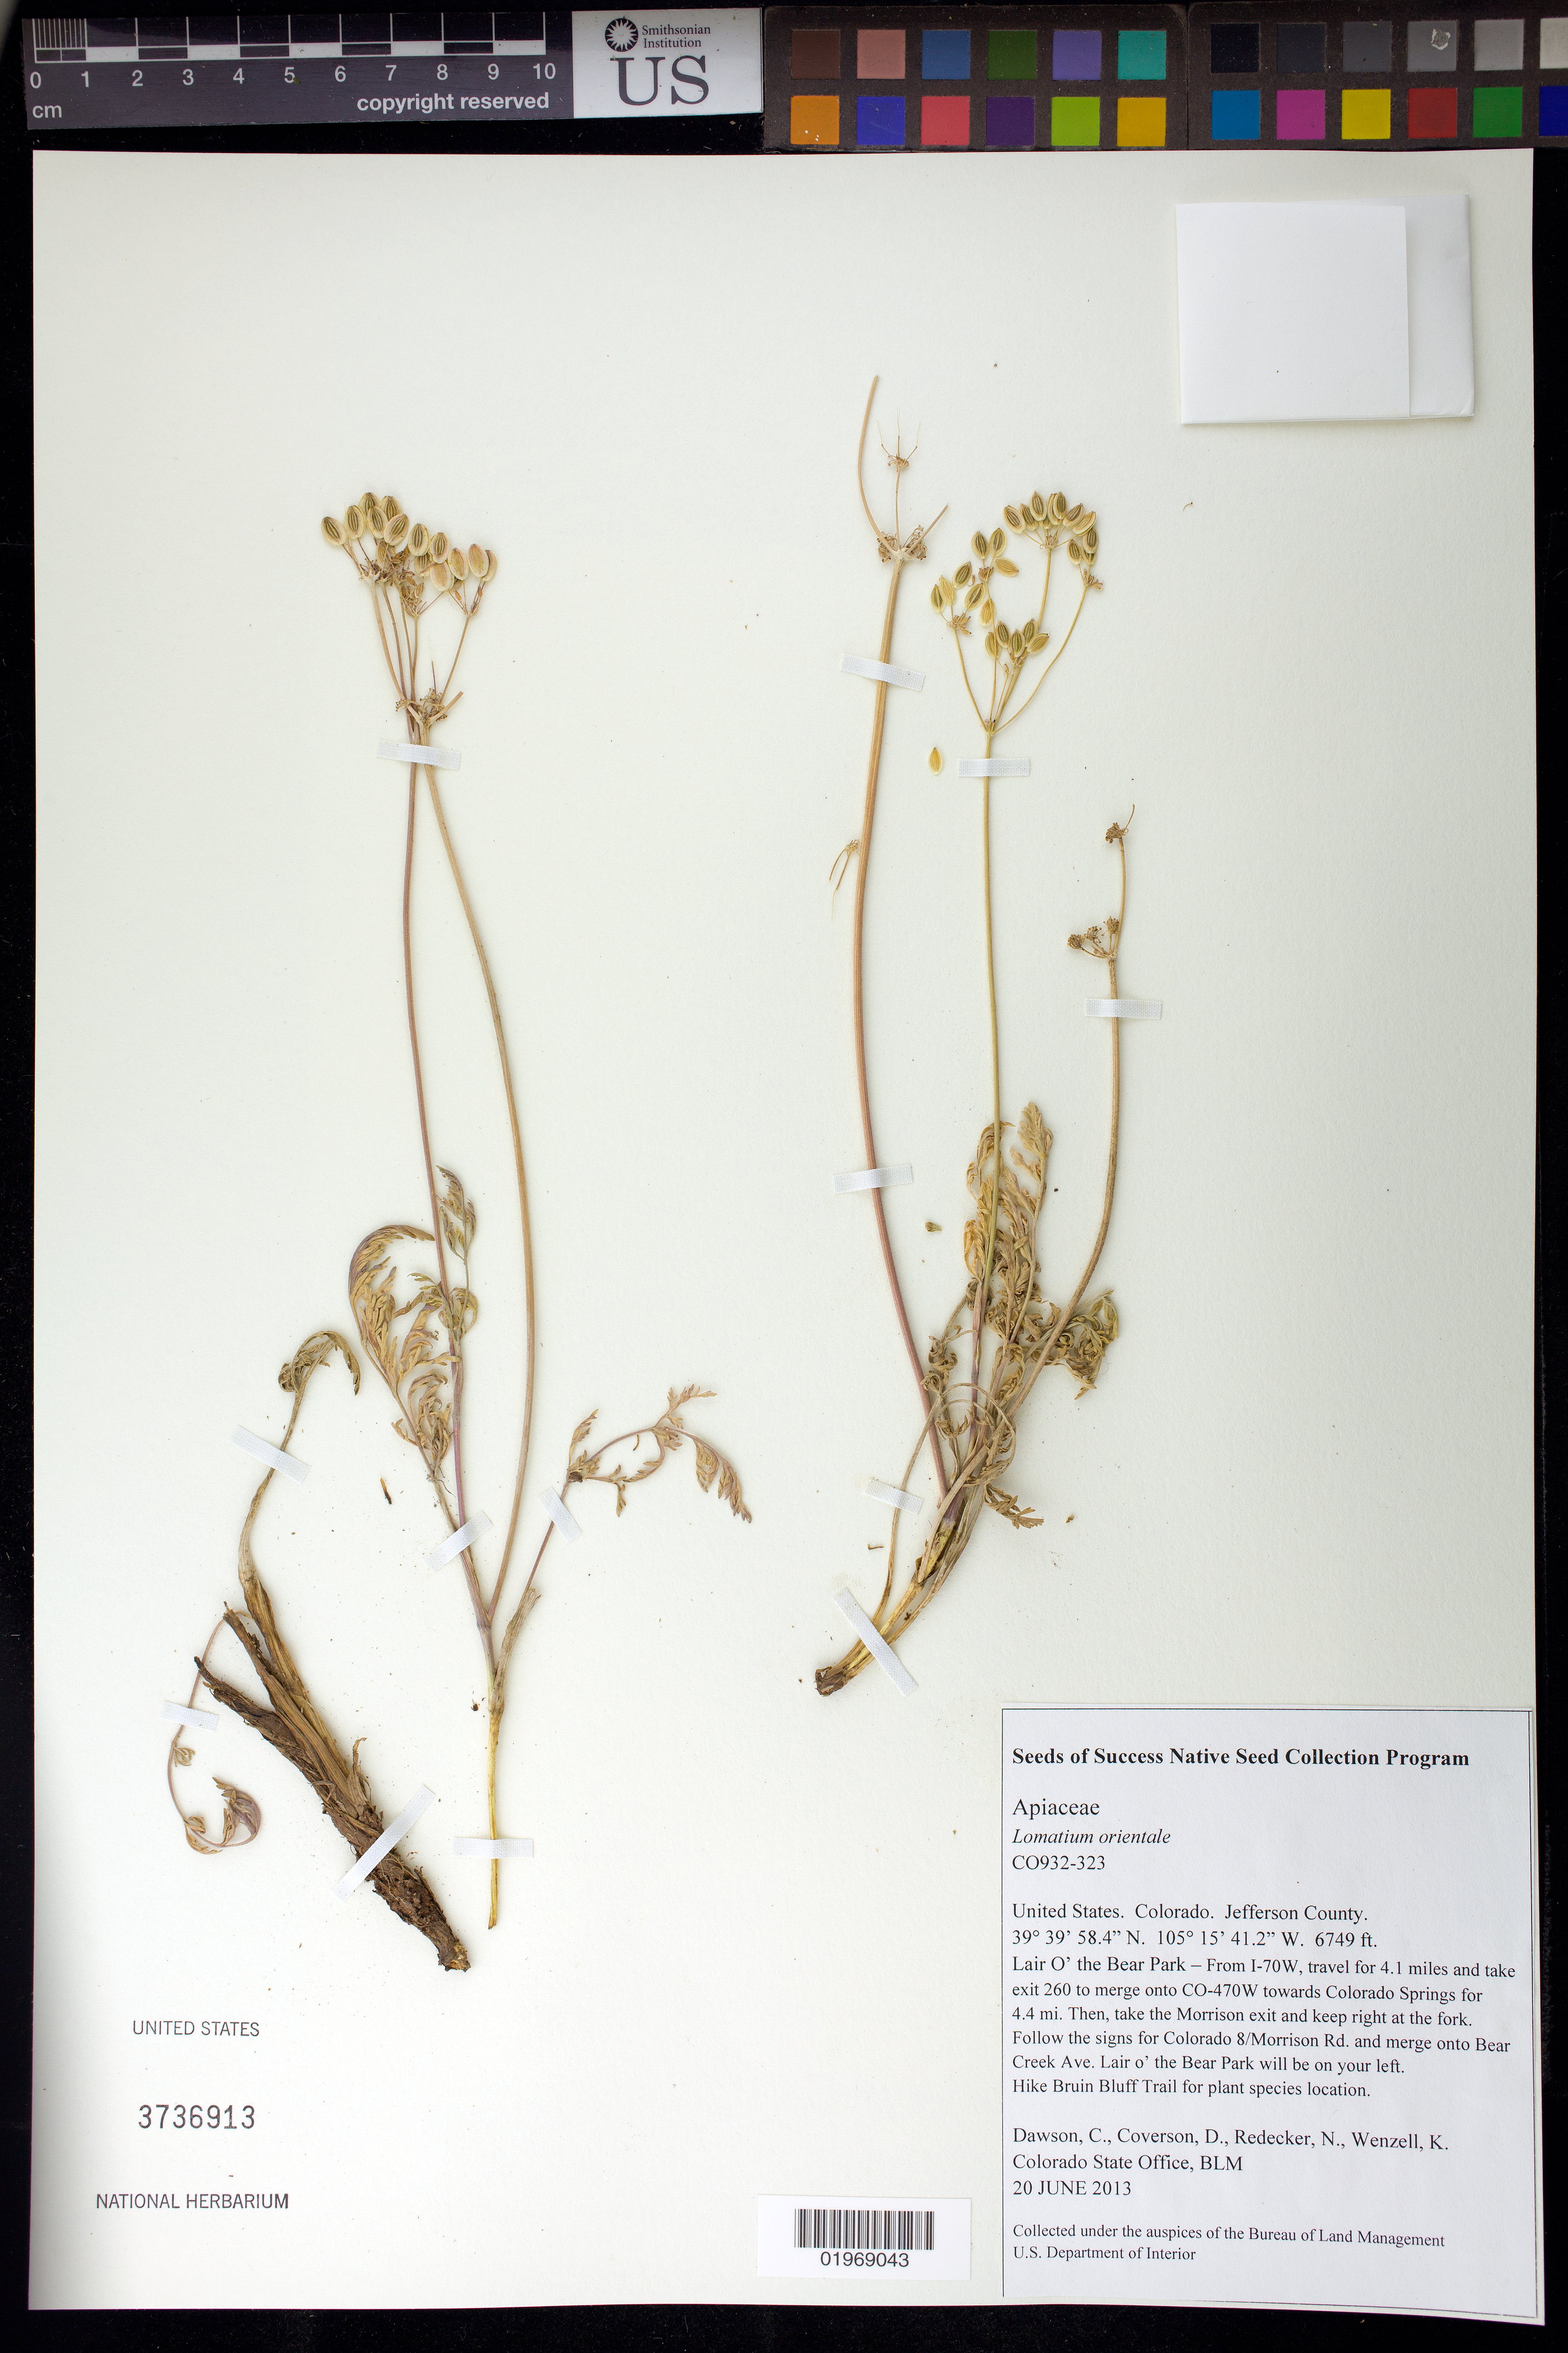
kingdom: Plantae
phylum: Tracheophyta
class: Magnoliopsida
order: Apiales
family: Apiaceae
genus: Lomatium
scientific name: Lomatium orientale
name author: J.M. Coult. & Rose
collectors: C. Dawson, N. Redecker, K. Wenzell & D. Coverson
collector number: CO932-323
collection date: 2013-06-20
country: United States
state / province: Colorado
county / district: Jefferson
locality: Lair O' the Bear Park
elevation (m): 2057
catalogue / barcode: US 3736913